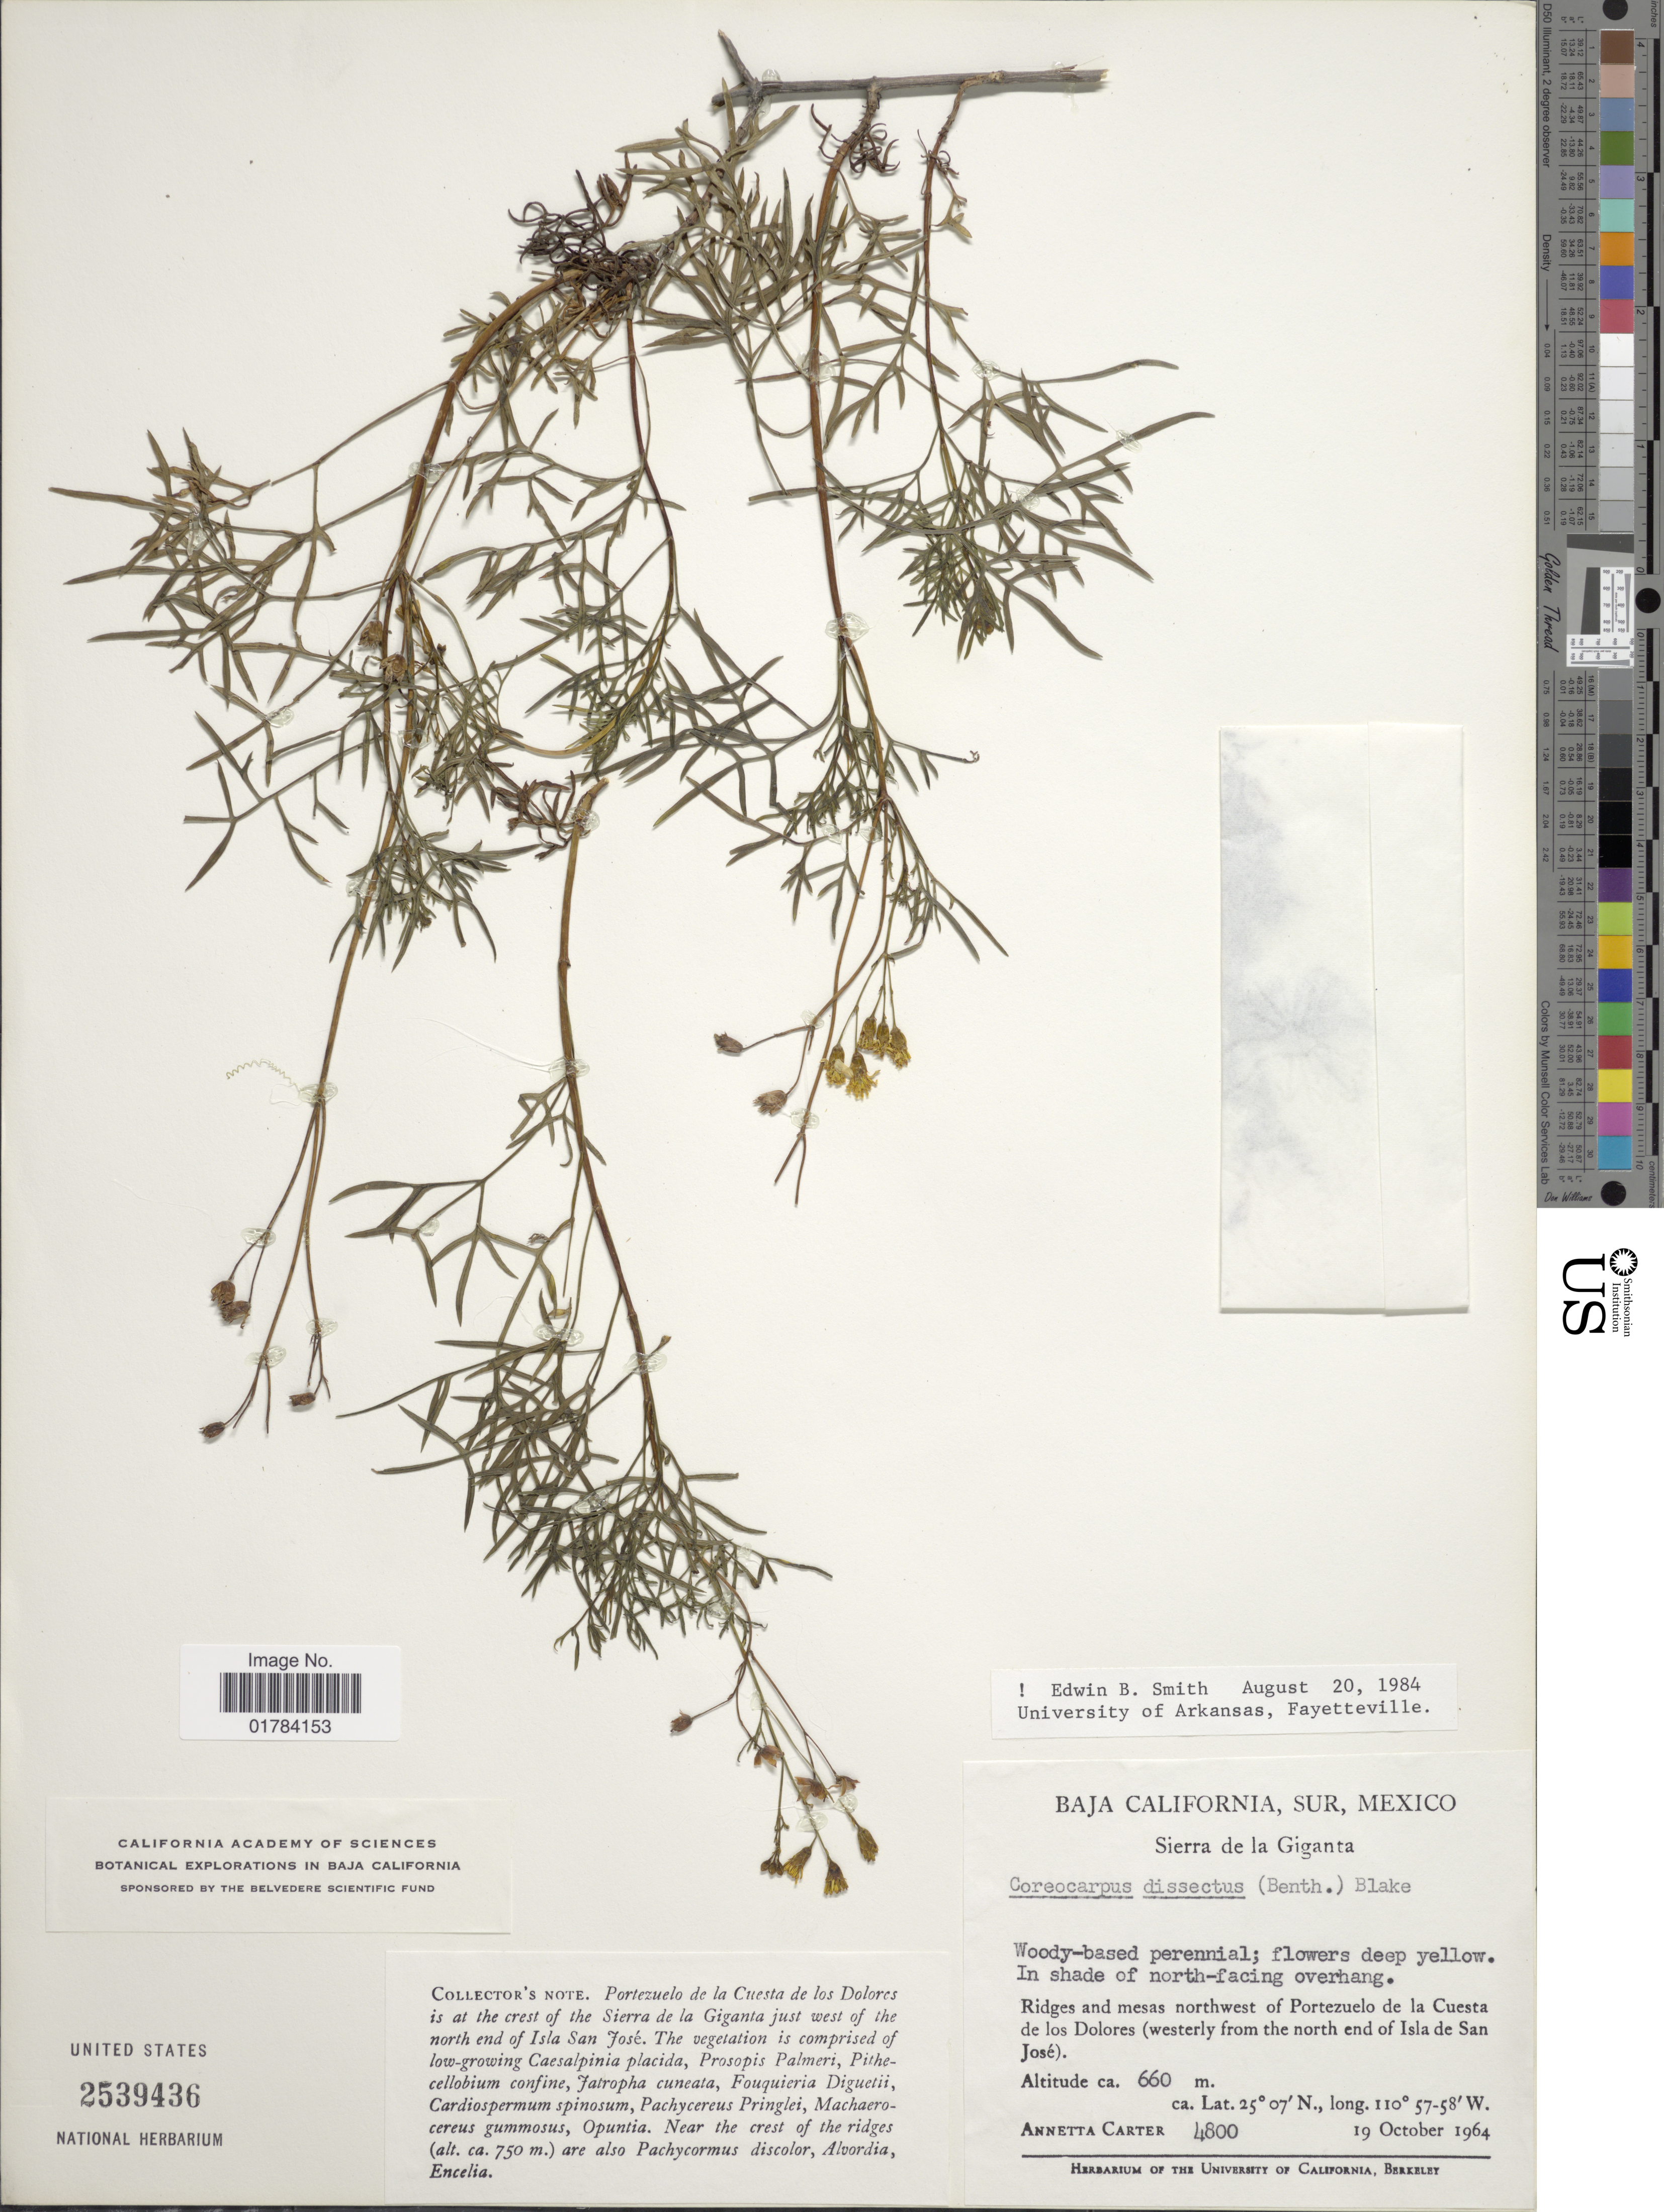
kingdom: Plantae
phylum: Tracheophyta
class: Magnoliopsida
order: Asterales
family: Asteraceae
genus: Coreocarpus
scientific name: Coreocarpus dissectus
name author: (Benth.) S.F. Blake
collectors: A. Carter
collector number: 4800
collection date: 1964-10-19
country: Mexico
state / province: Baja California Sur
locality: Ridges and mesas northwest of Portezuelo de la Cuesta de los Dolores (westerly from the north end of Isla de San Jose)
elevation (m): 660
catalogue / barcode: US 2539436